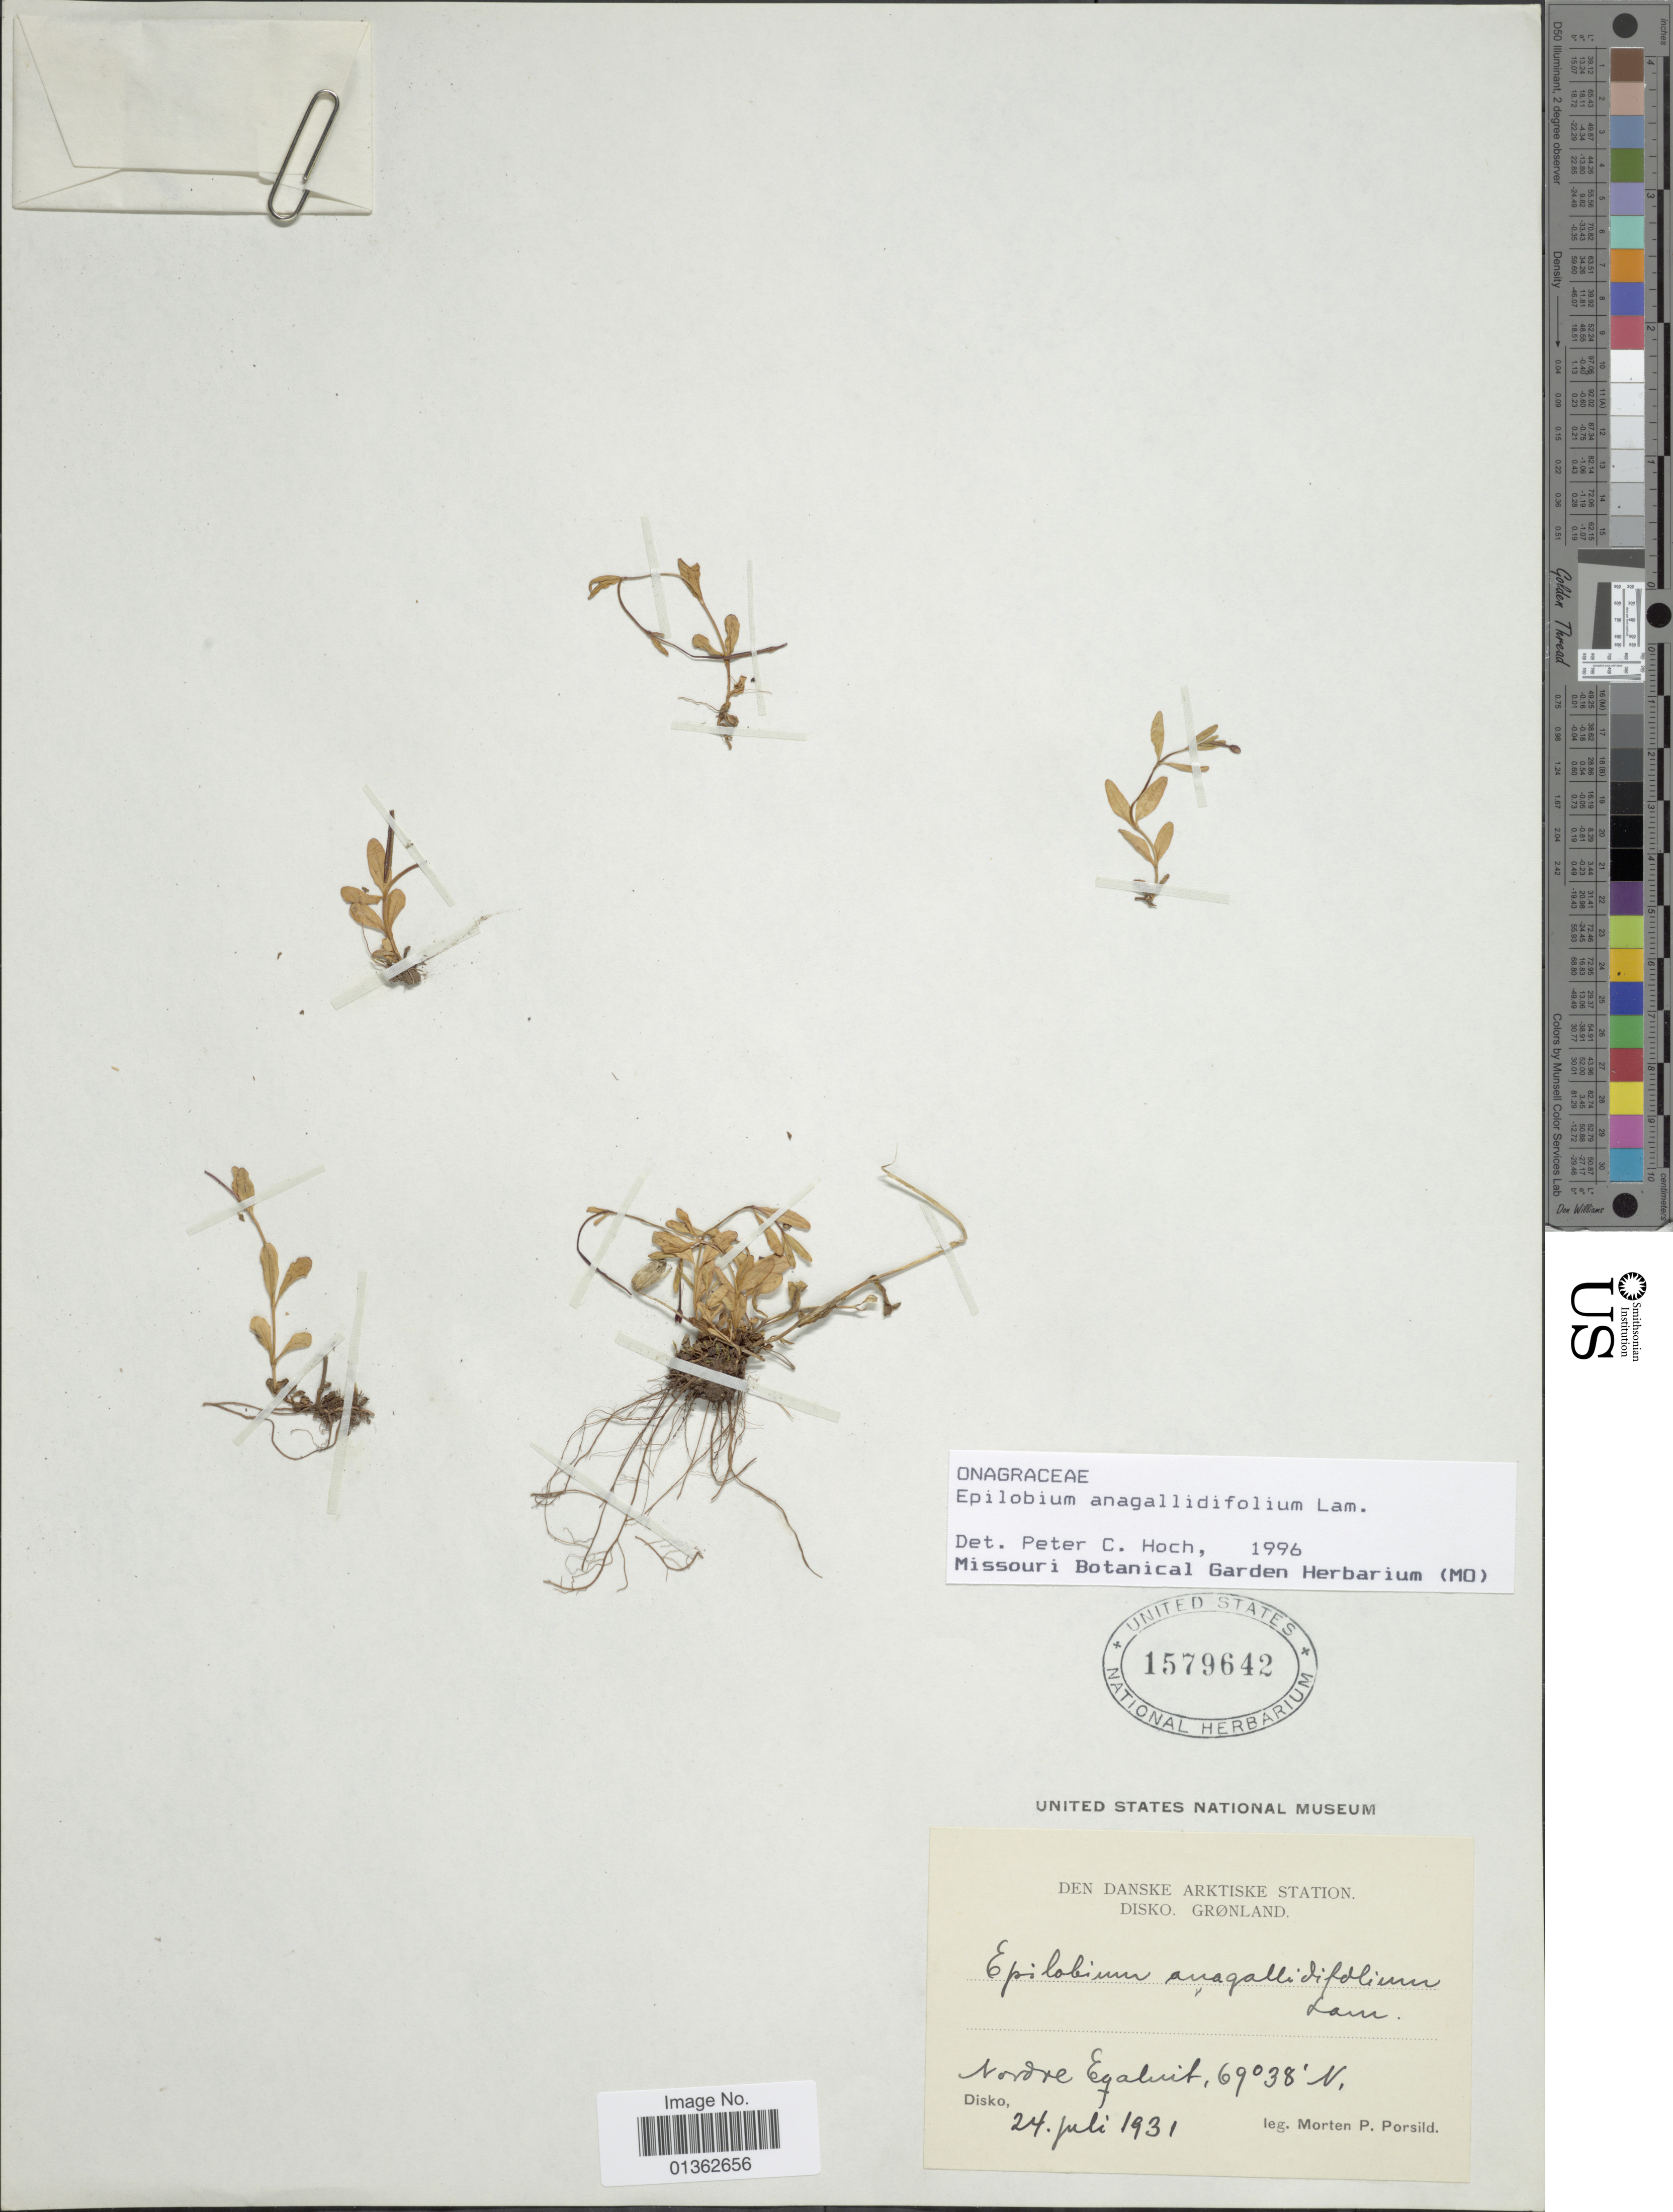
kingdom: Plantae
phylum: Tracheophyta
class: Magnoliopsida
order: Myrtales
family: Onagraceae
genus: Epilobium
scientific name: Epilobium anagallidifolium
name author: Lam.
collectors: M. P. Porsild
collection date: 1931-07-24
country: Greenland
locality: Den Danske Arktiske Station. Nordre Eqaluit. Disko.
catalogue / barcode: US 1579642